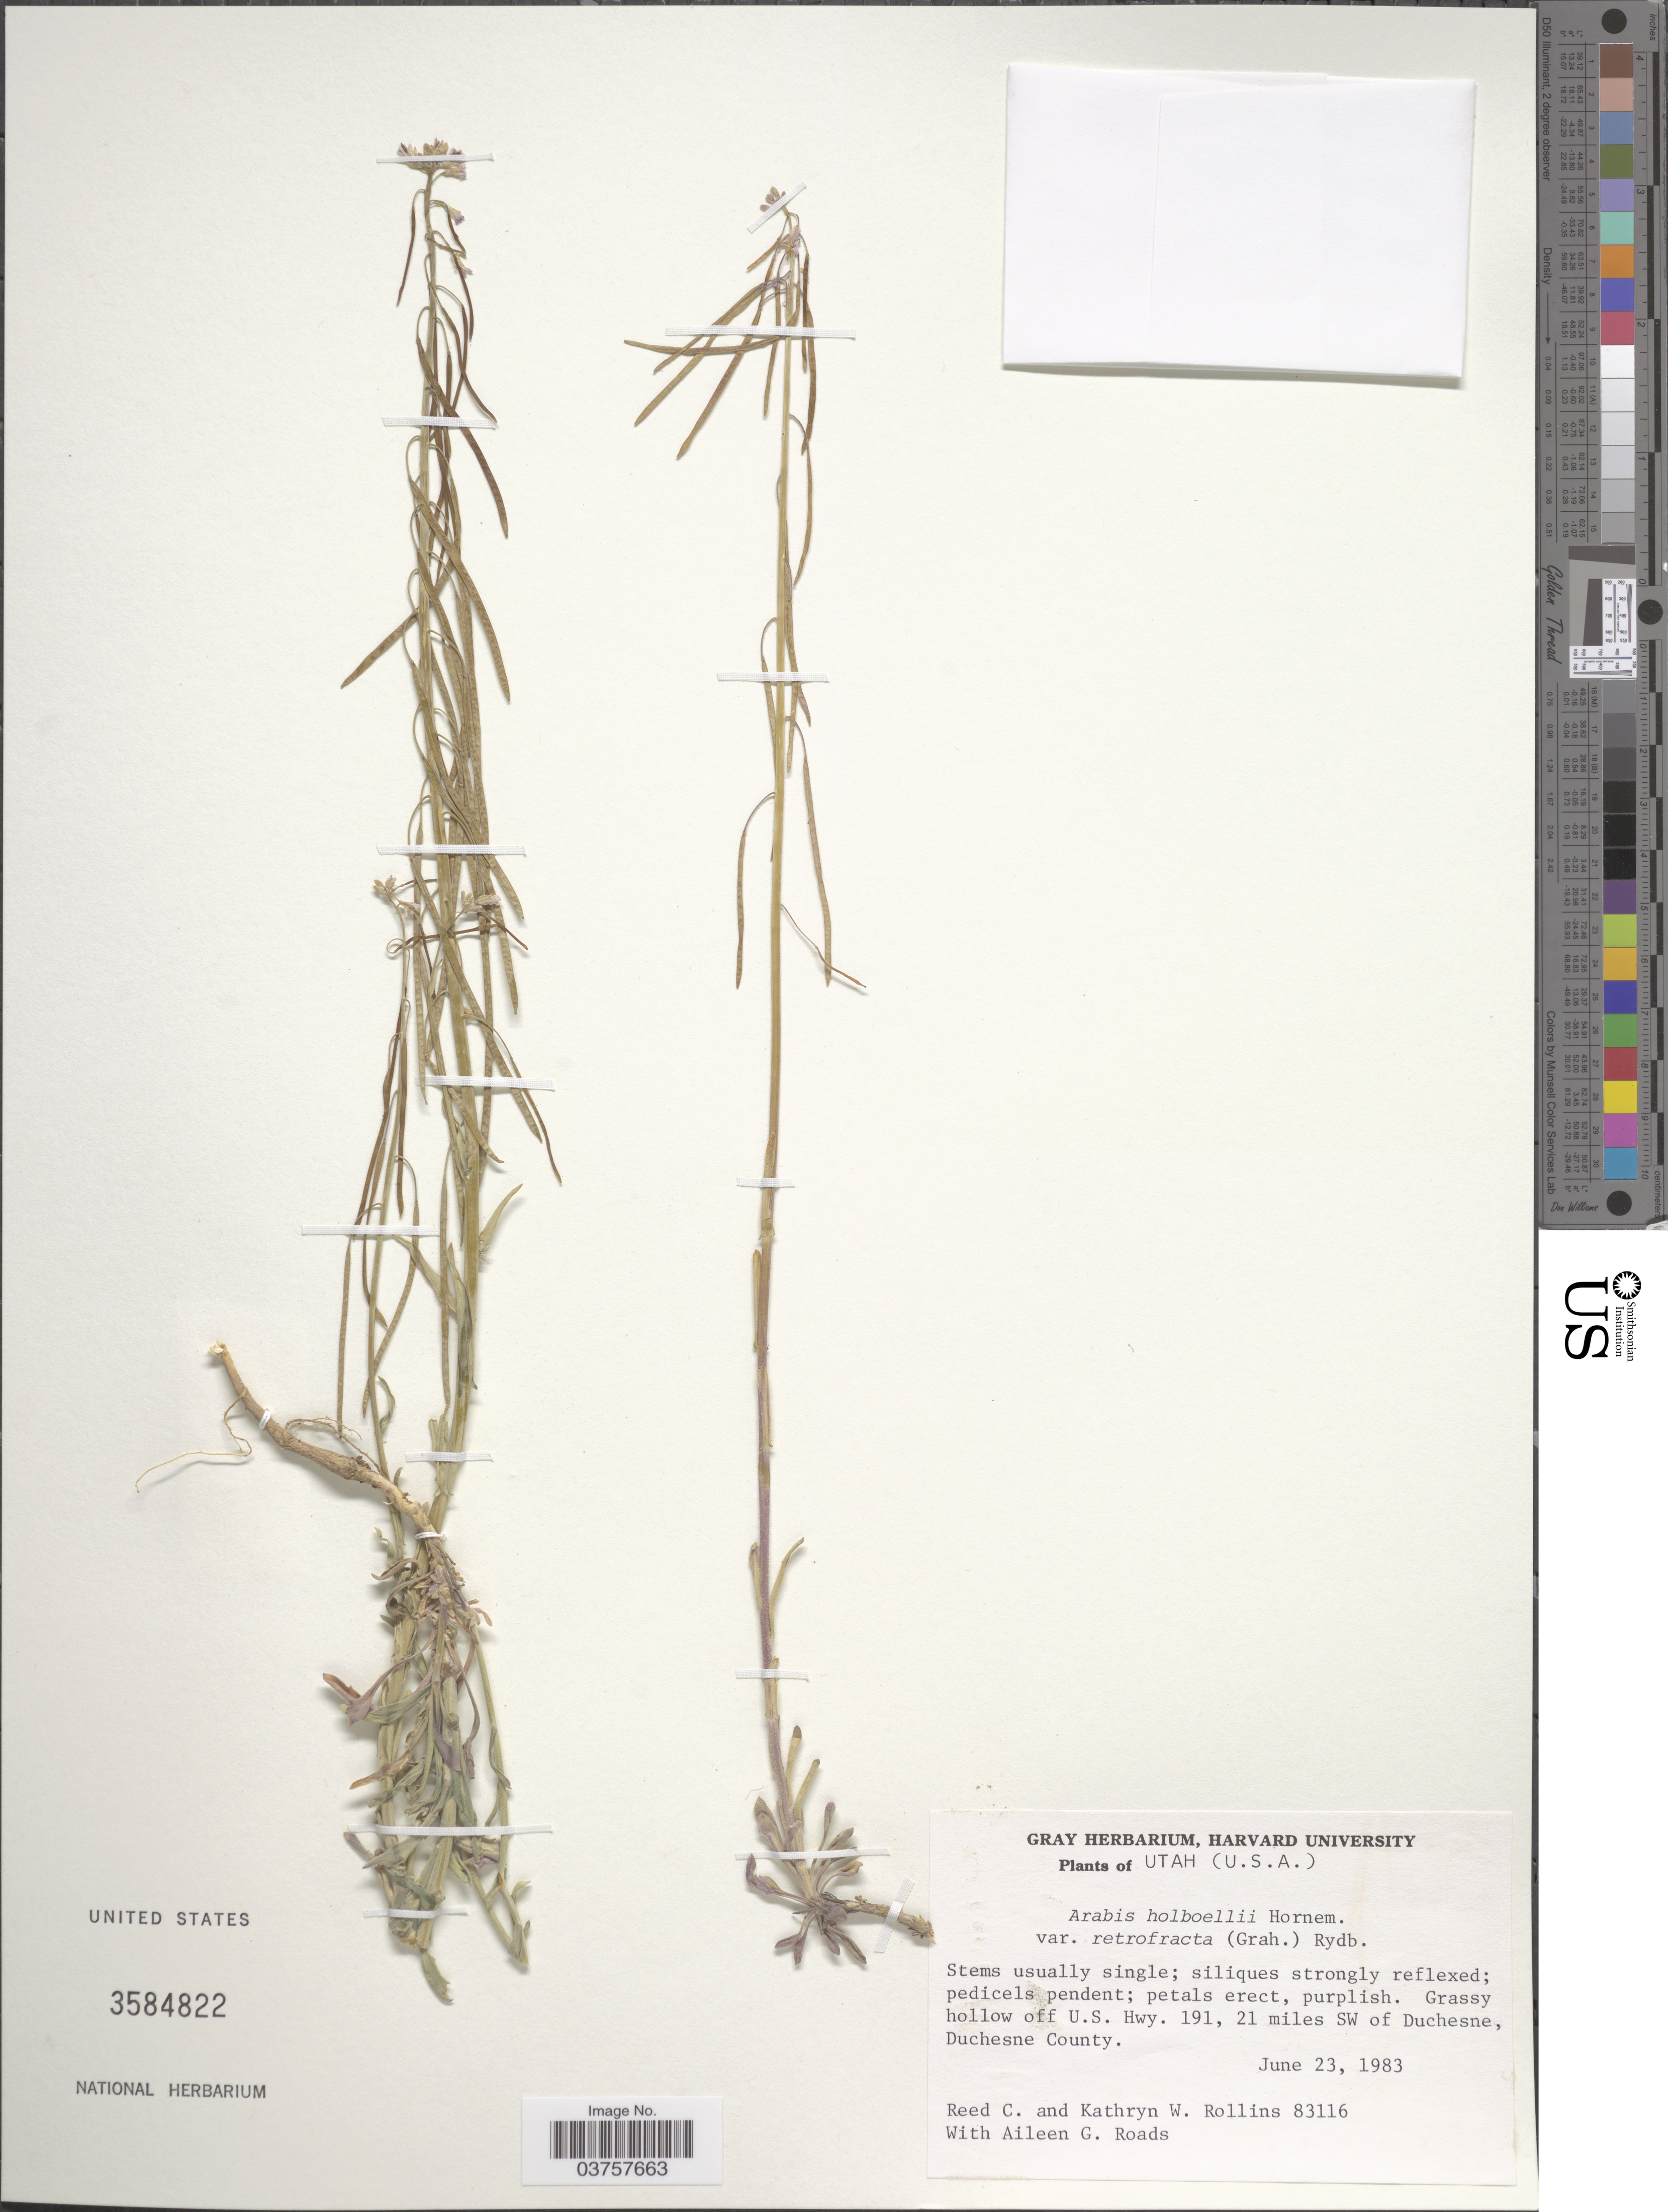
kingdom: Plantae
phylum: Tracheophyta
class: Magnoliopsida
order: Brassicales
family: Brassicaceae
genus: Arabis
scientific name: Arabis holboellii var. retrofracta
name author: Rydb.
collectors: R. C. Rollins, K. W. Rollins & A. Roads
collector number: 83116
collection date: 1983-06-23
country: United States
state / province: Utah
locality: Grassy hollow off U.S. Hwy. 191, 21 miles SW of Duchesne, Duchesne County.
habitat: grassy hollow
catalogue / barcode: US 3584822